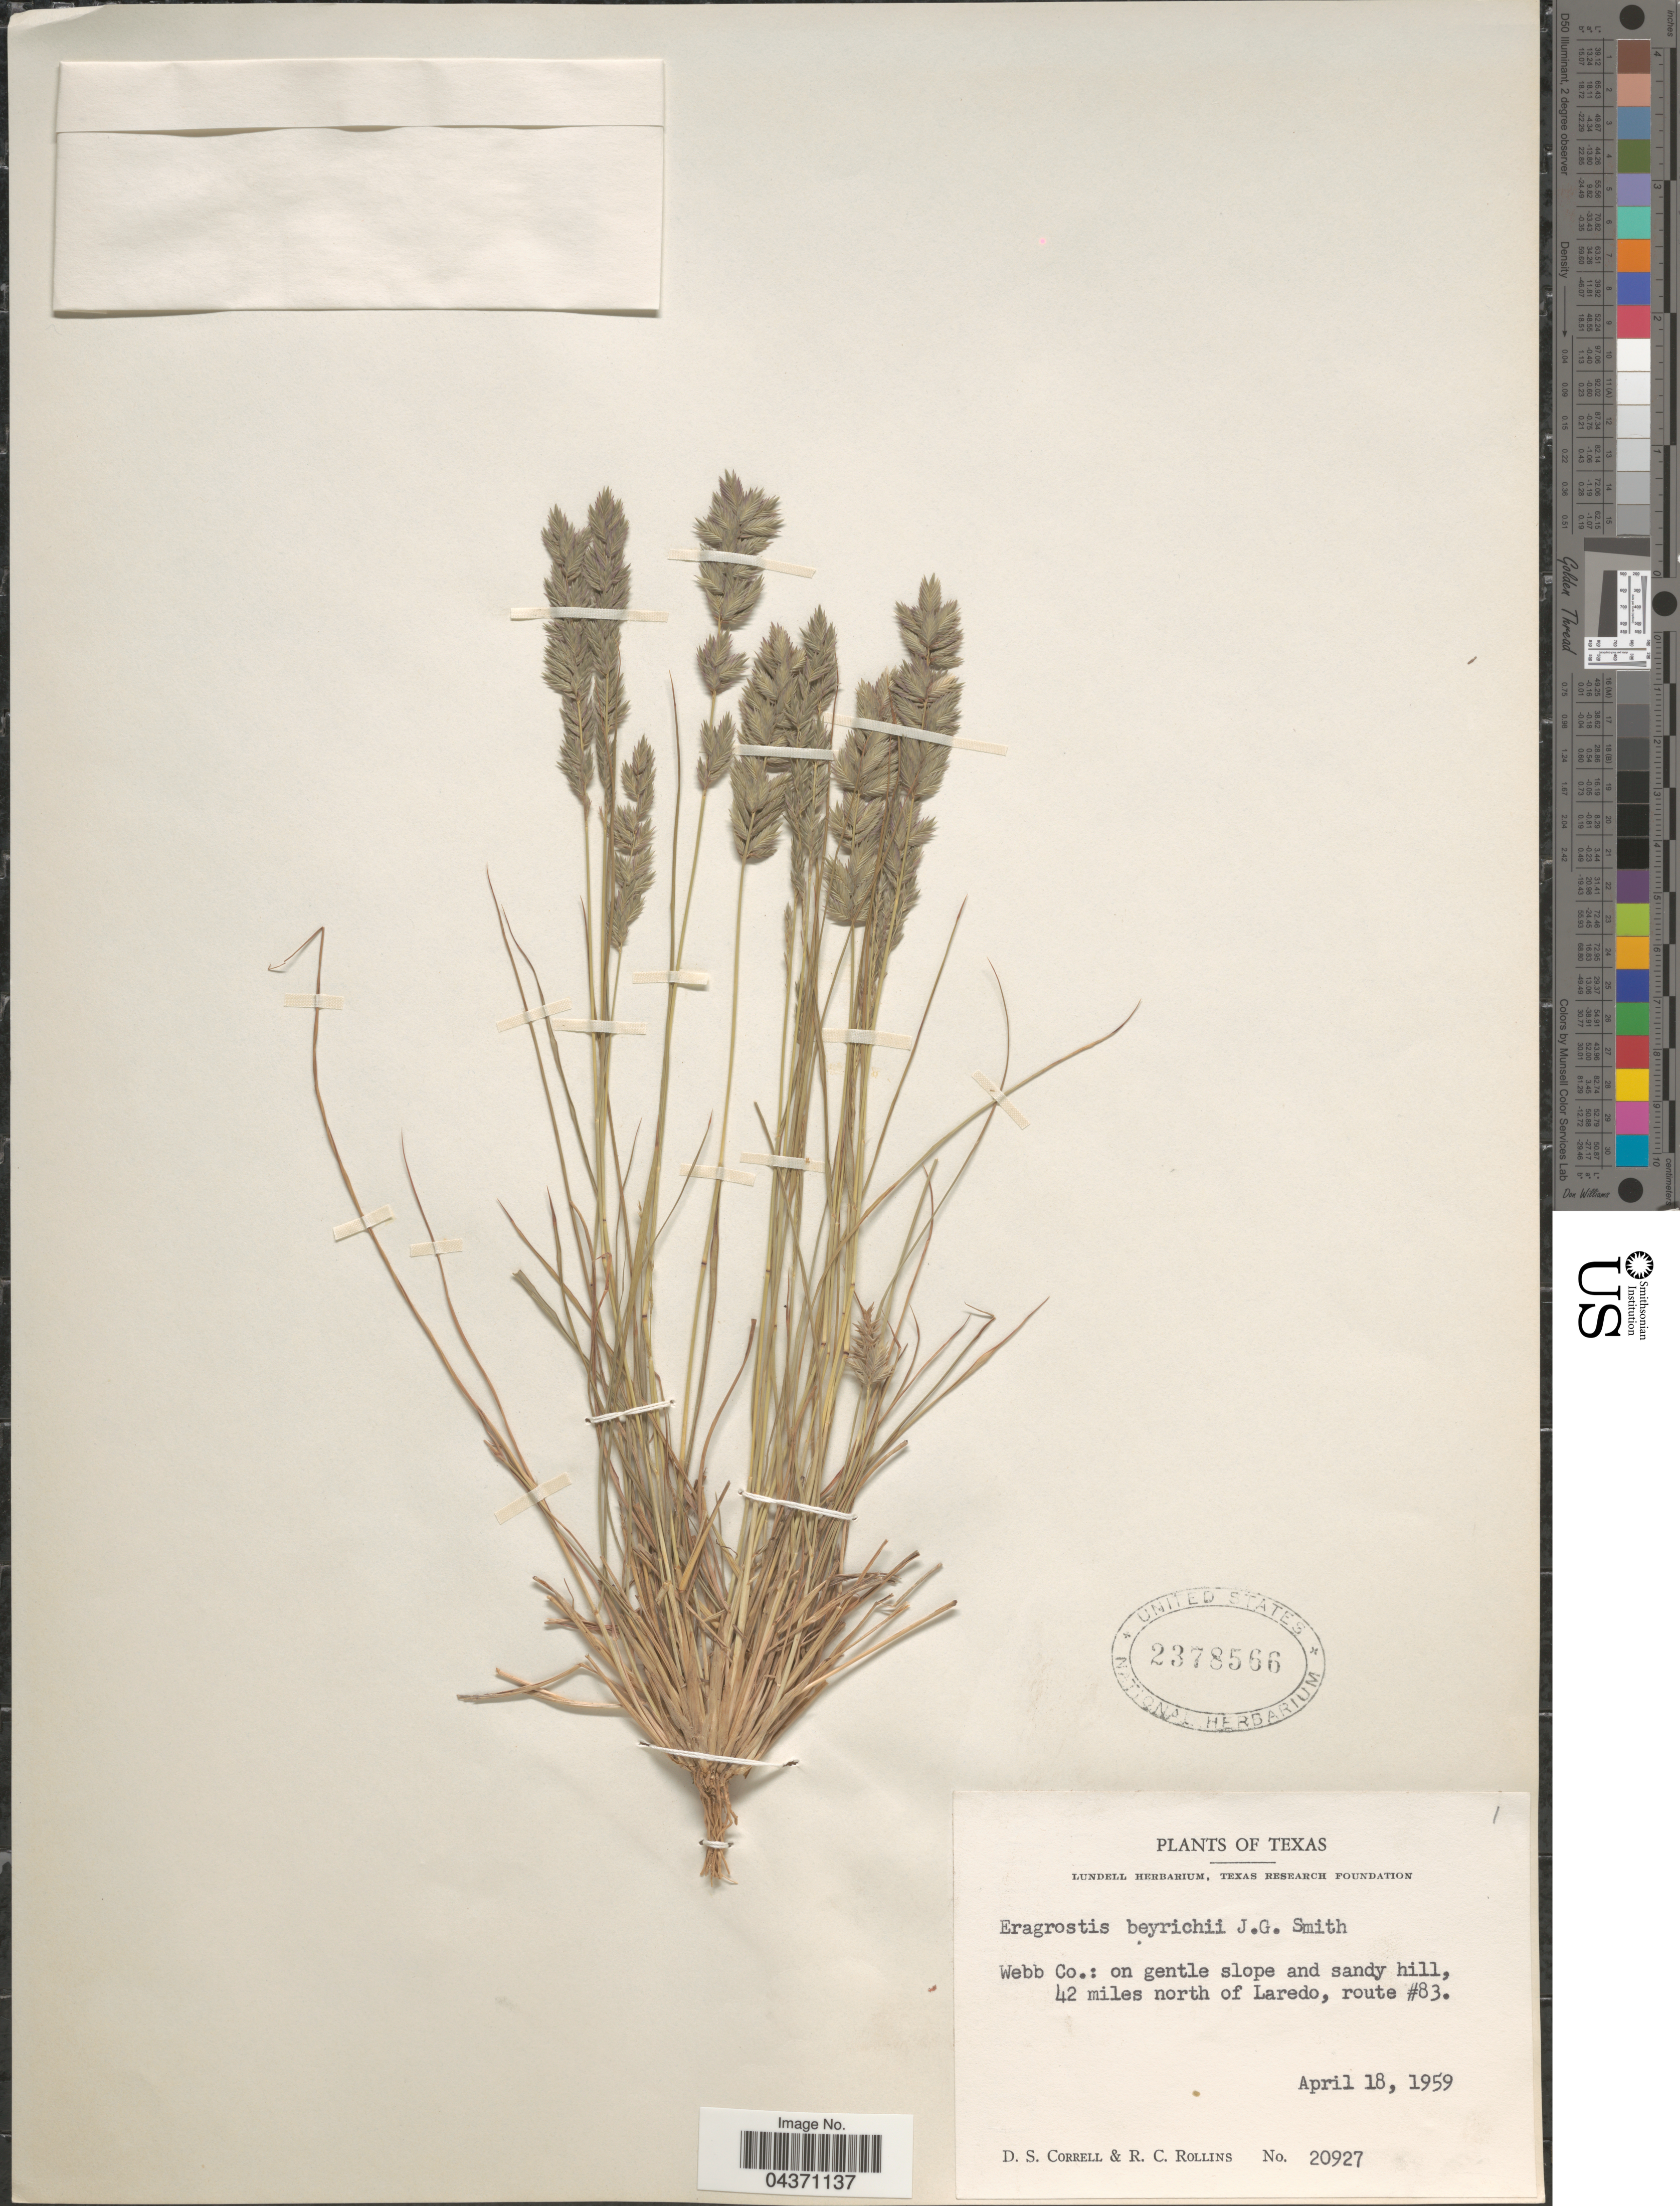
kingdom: Plantae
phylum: Tracheophyta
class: Liliopsida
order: Poales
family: Poaceae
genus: Eragrostis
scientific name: Eragrostis secundiflora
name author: J. Presl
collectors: D. S. Correll & R. C. Rollins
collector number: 20927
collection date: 1959-04-18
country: United States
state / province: Texas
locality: Webb Co.: on gentle slope and sandy hill, 42 miles north of Laredo, route #83.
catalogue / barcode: US 2378566